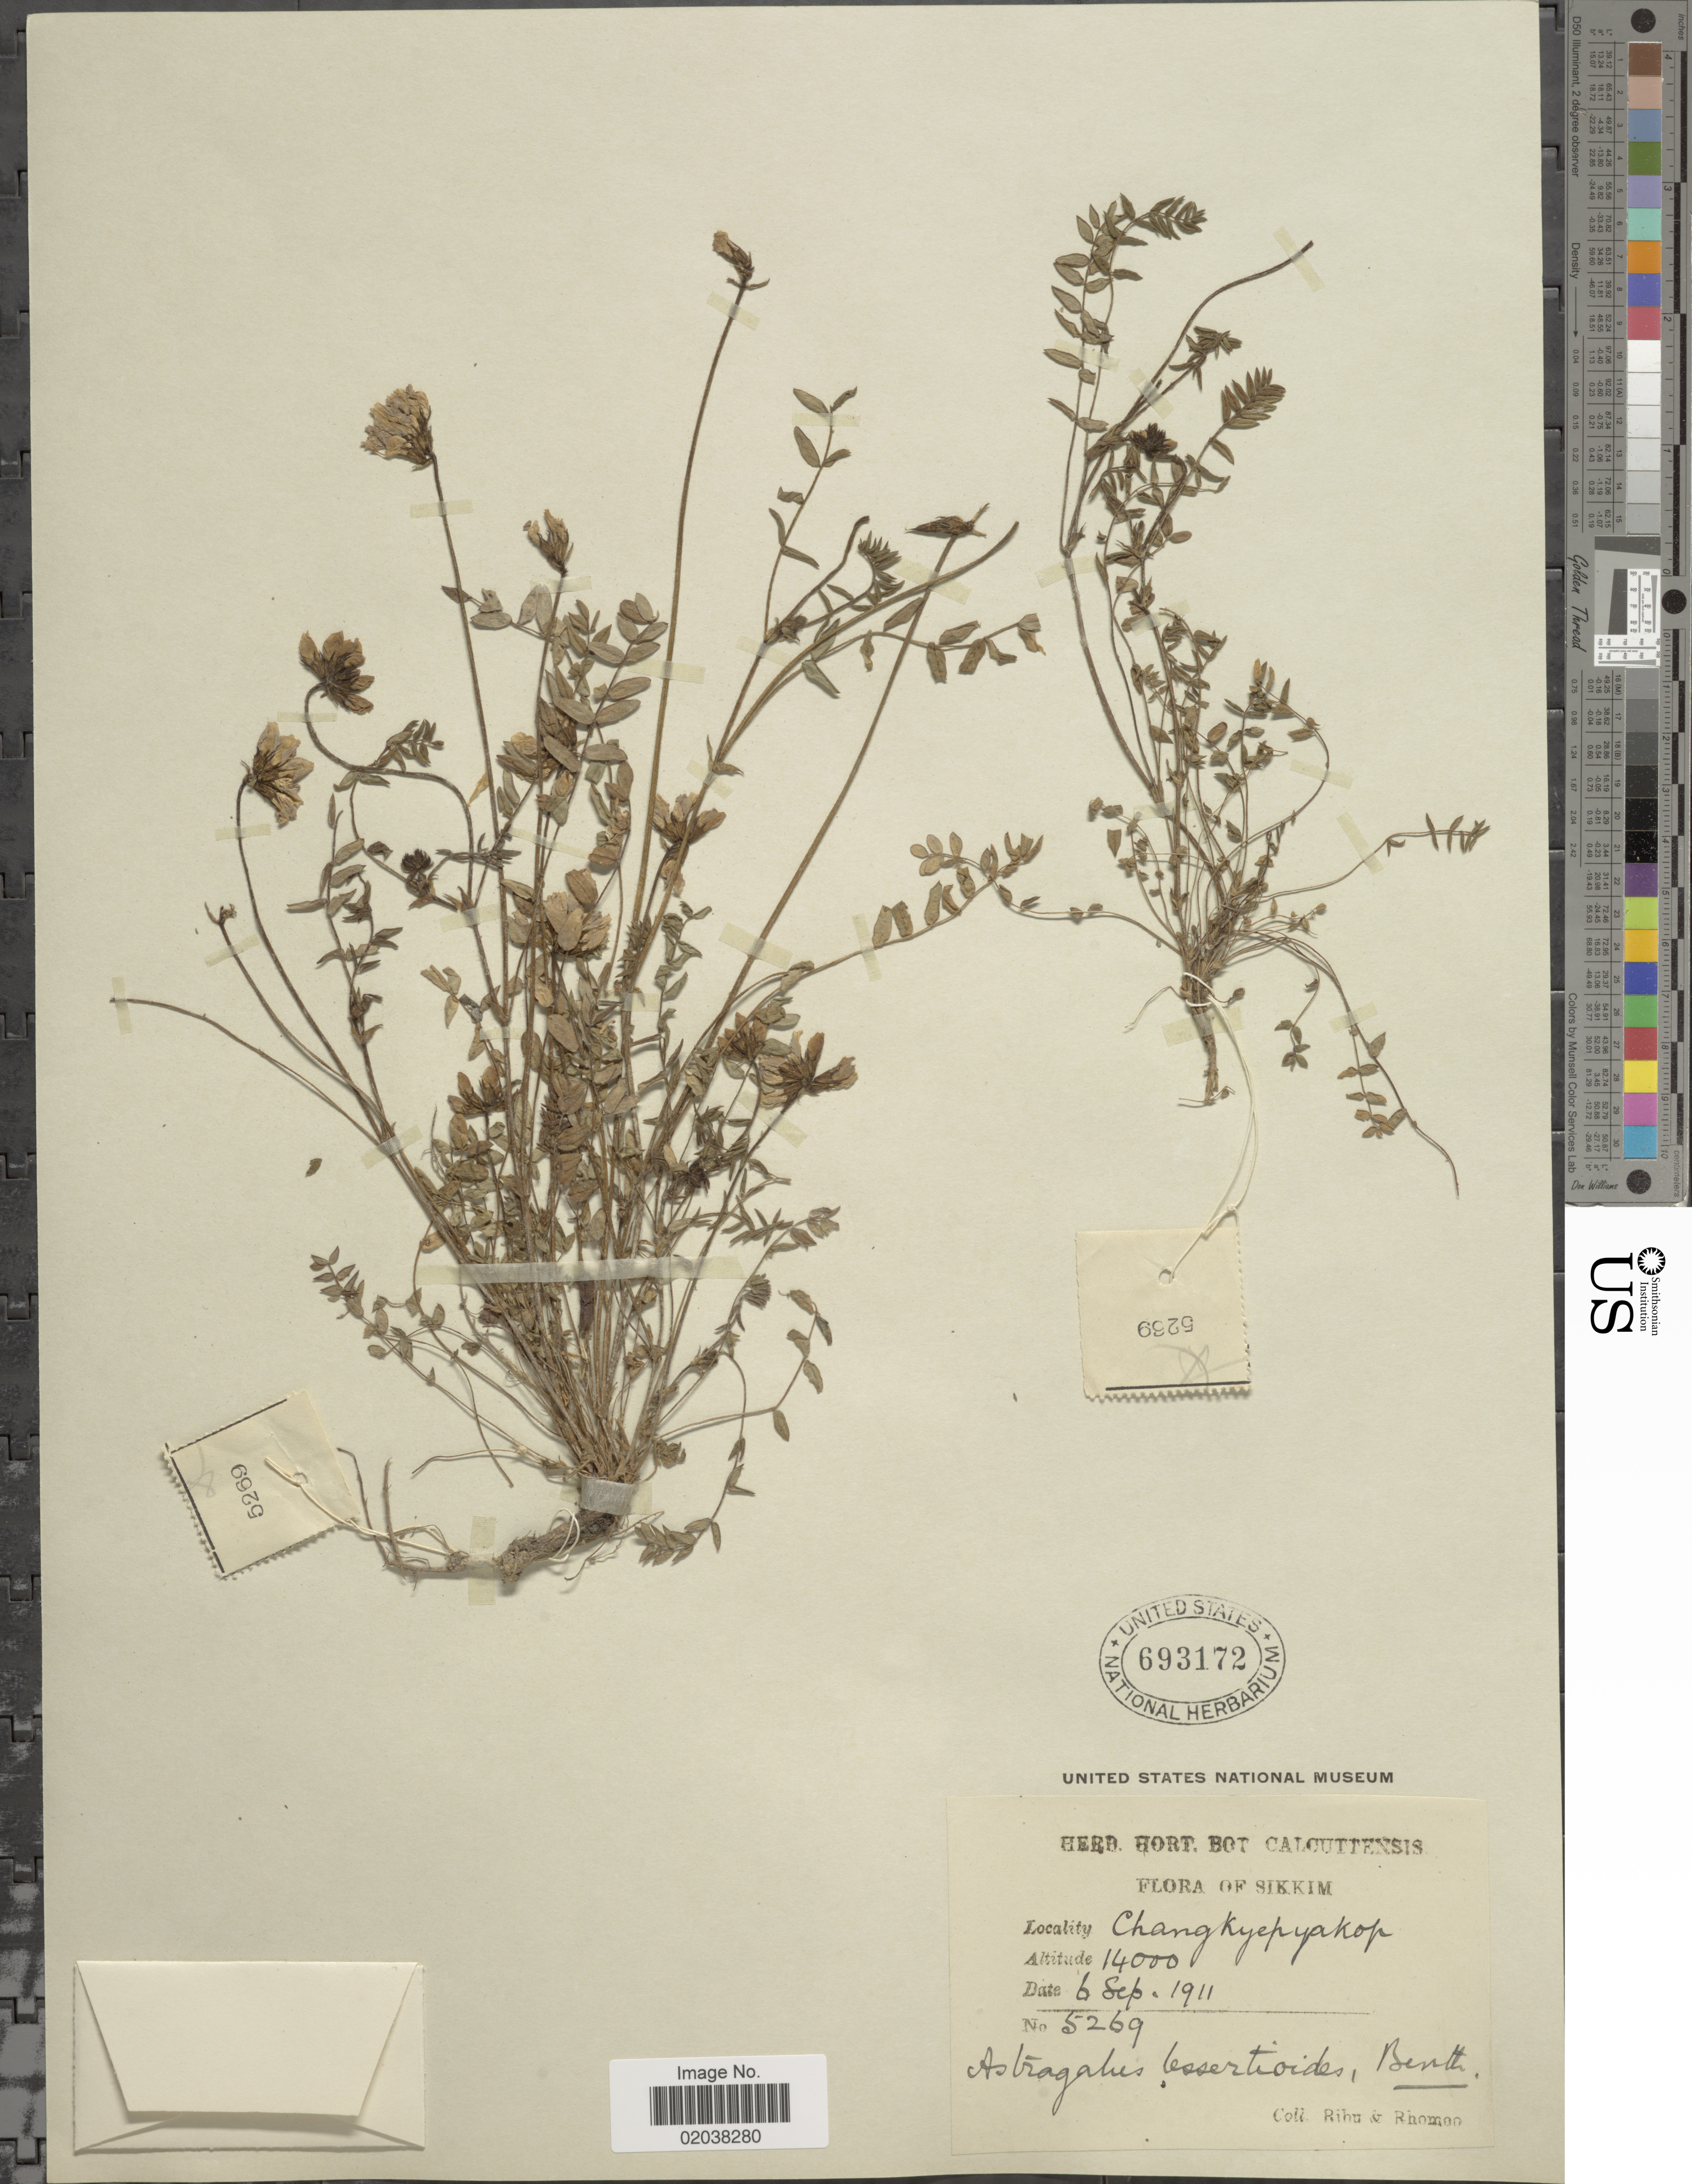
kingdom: Plantae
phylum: Tracheophyta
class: Magnoliopsida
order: Fabales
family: Fabaceae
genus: Astragalus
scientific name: Astragalus lessertioides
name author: Bunge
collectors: Ribu & Rhomoo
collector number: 5269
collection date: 1911-09-06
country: India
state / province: Sikkim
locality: Changkyepyakop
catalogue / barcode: US 693172